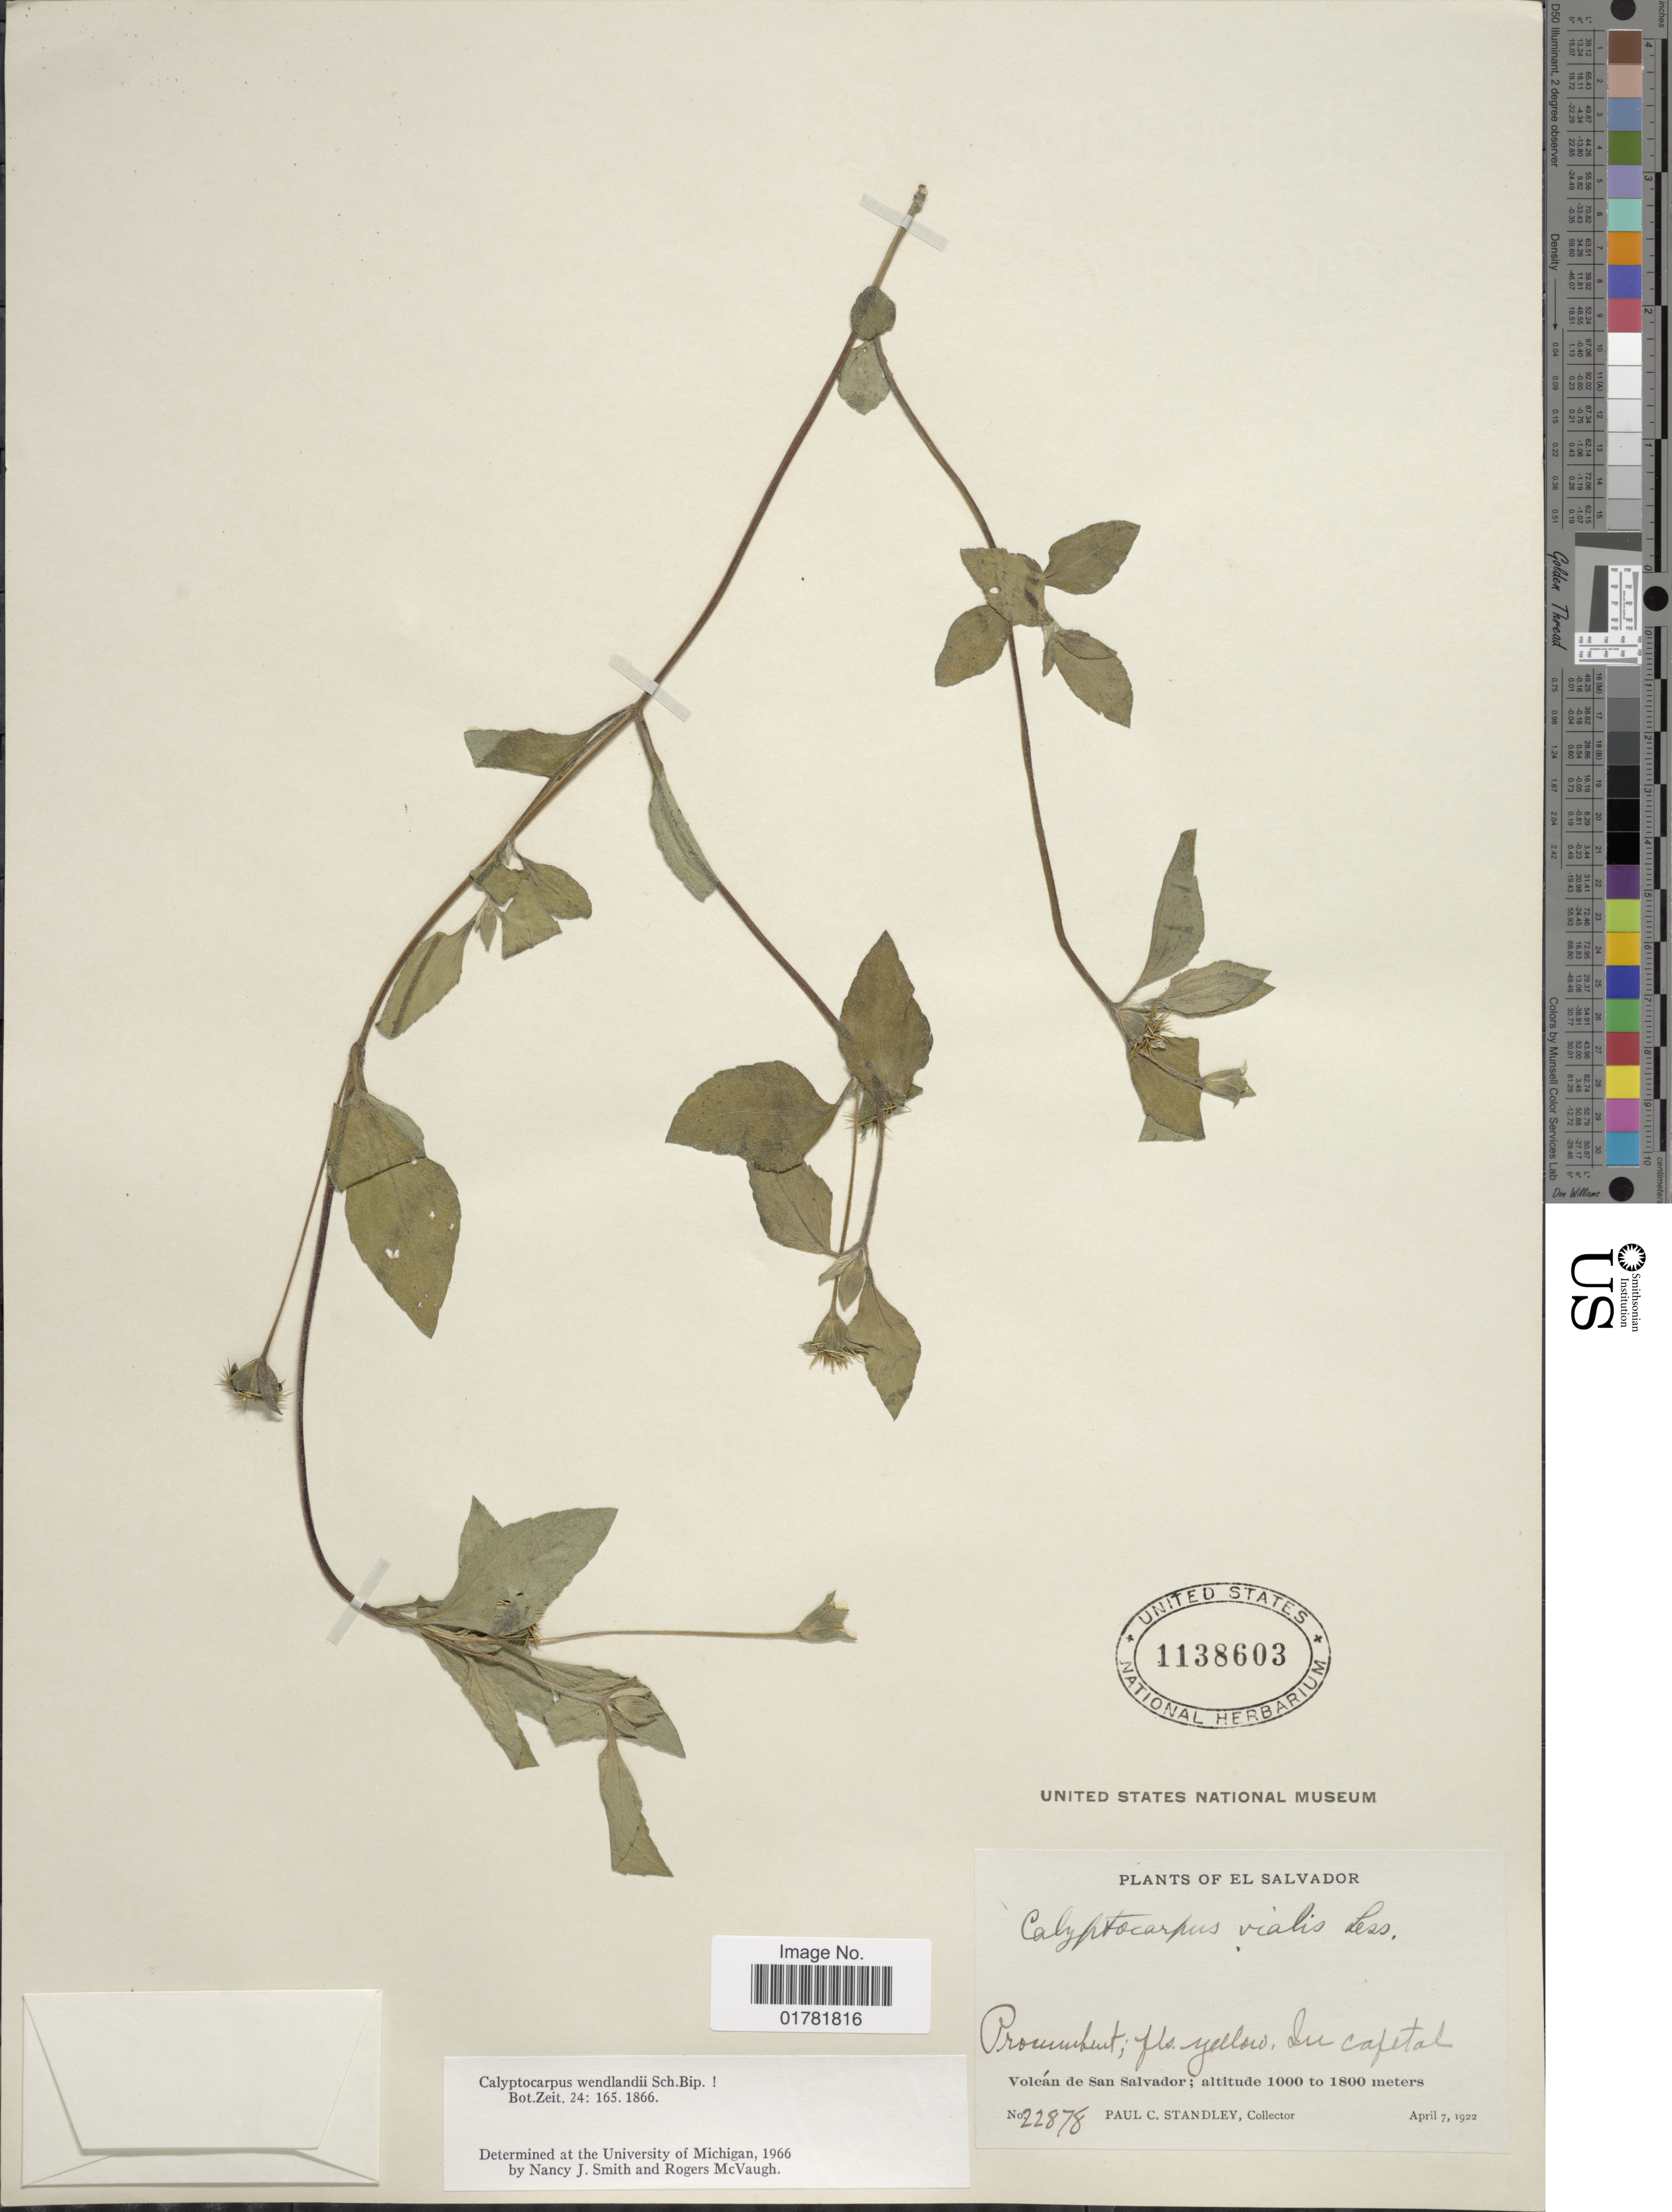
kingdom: Plantae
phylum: Tracheophyta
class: Magnoliopsida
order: Asterales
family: Asteraceae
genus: Calyptocarpus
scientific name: Calyptocarpus wendlandii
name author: Sch. Bip.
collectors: P. C. Standley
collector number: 22878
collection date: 1922-04-07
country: El Salvador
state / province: San Salvador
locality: Volcán de San Salvador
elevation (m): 1000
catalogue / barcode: US 1138603